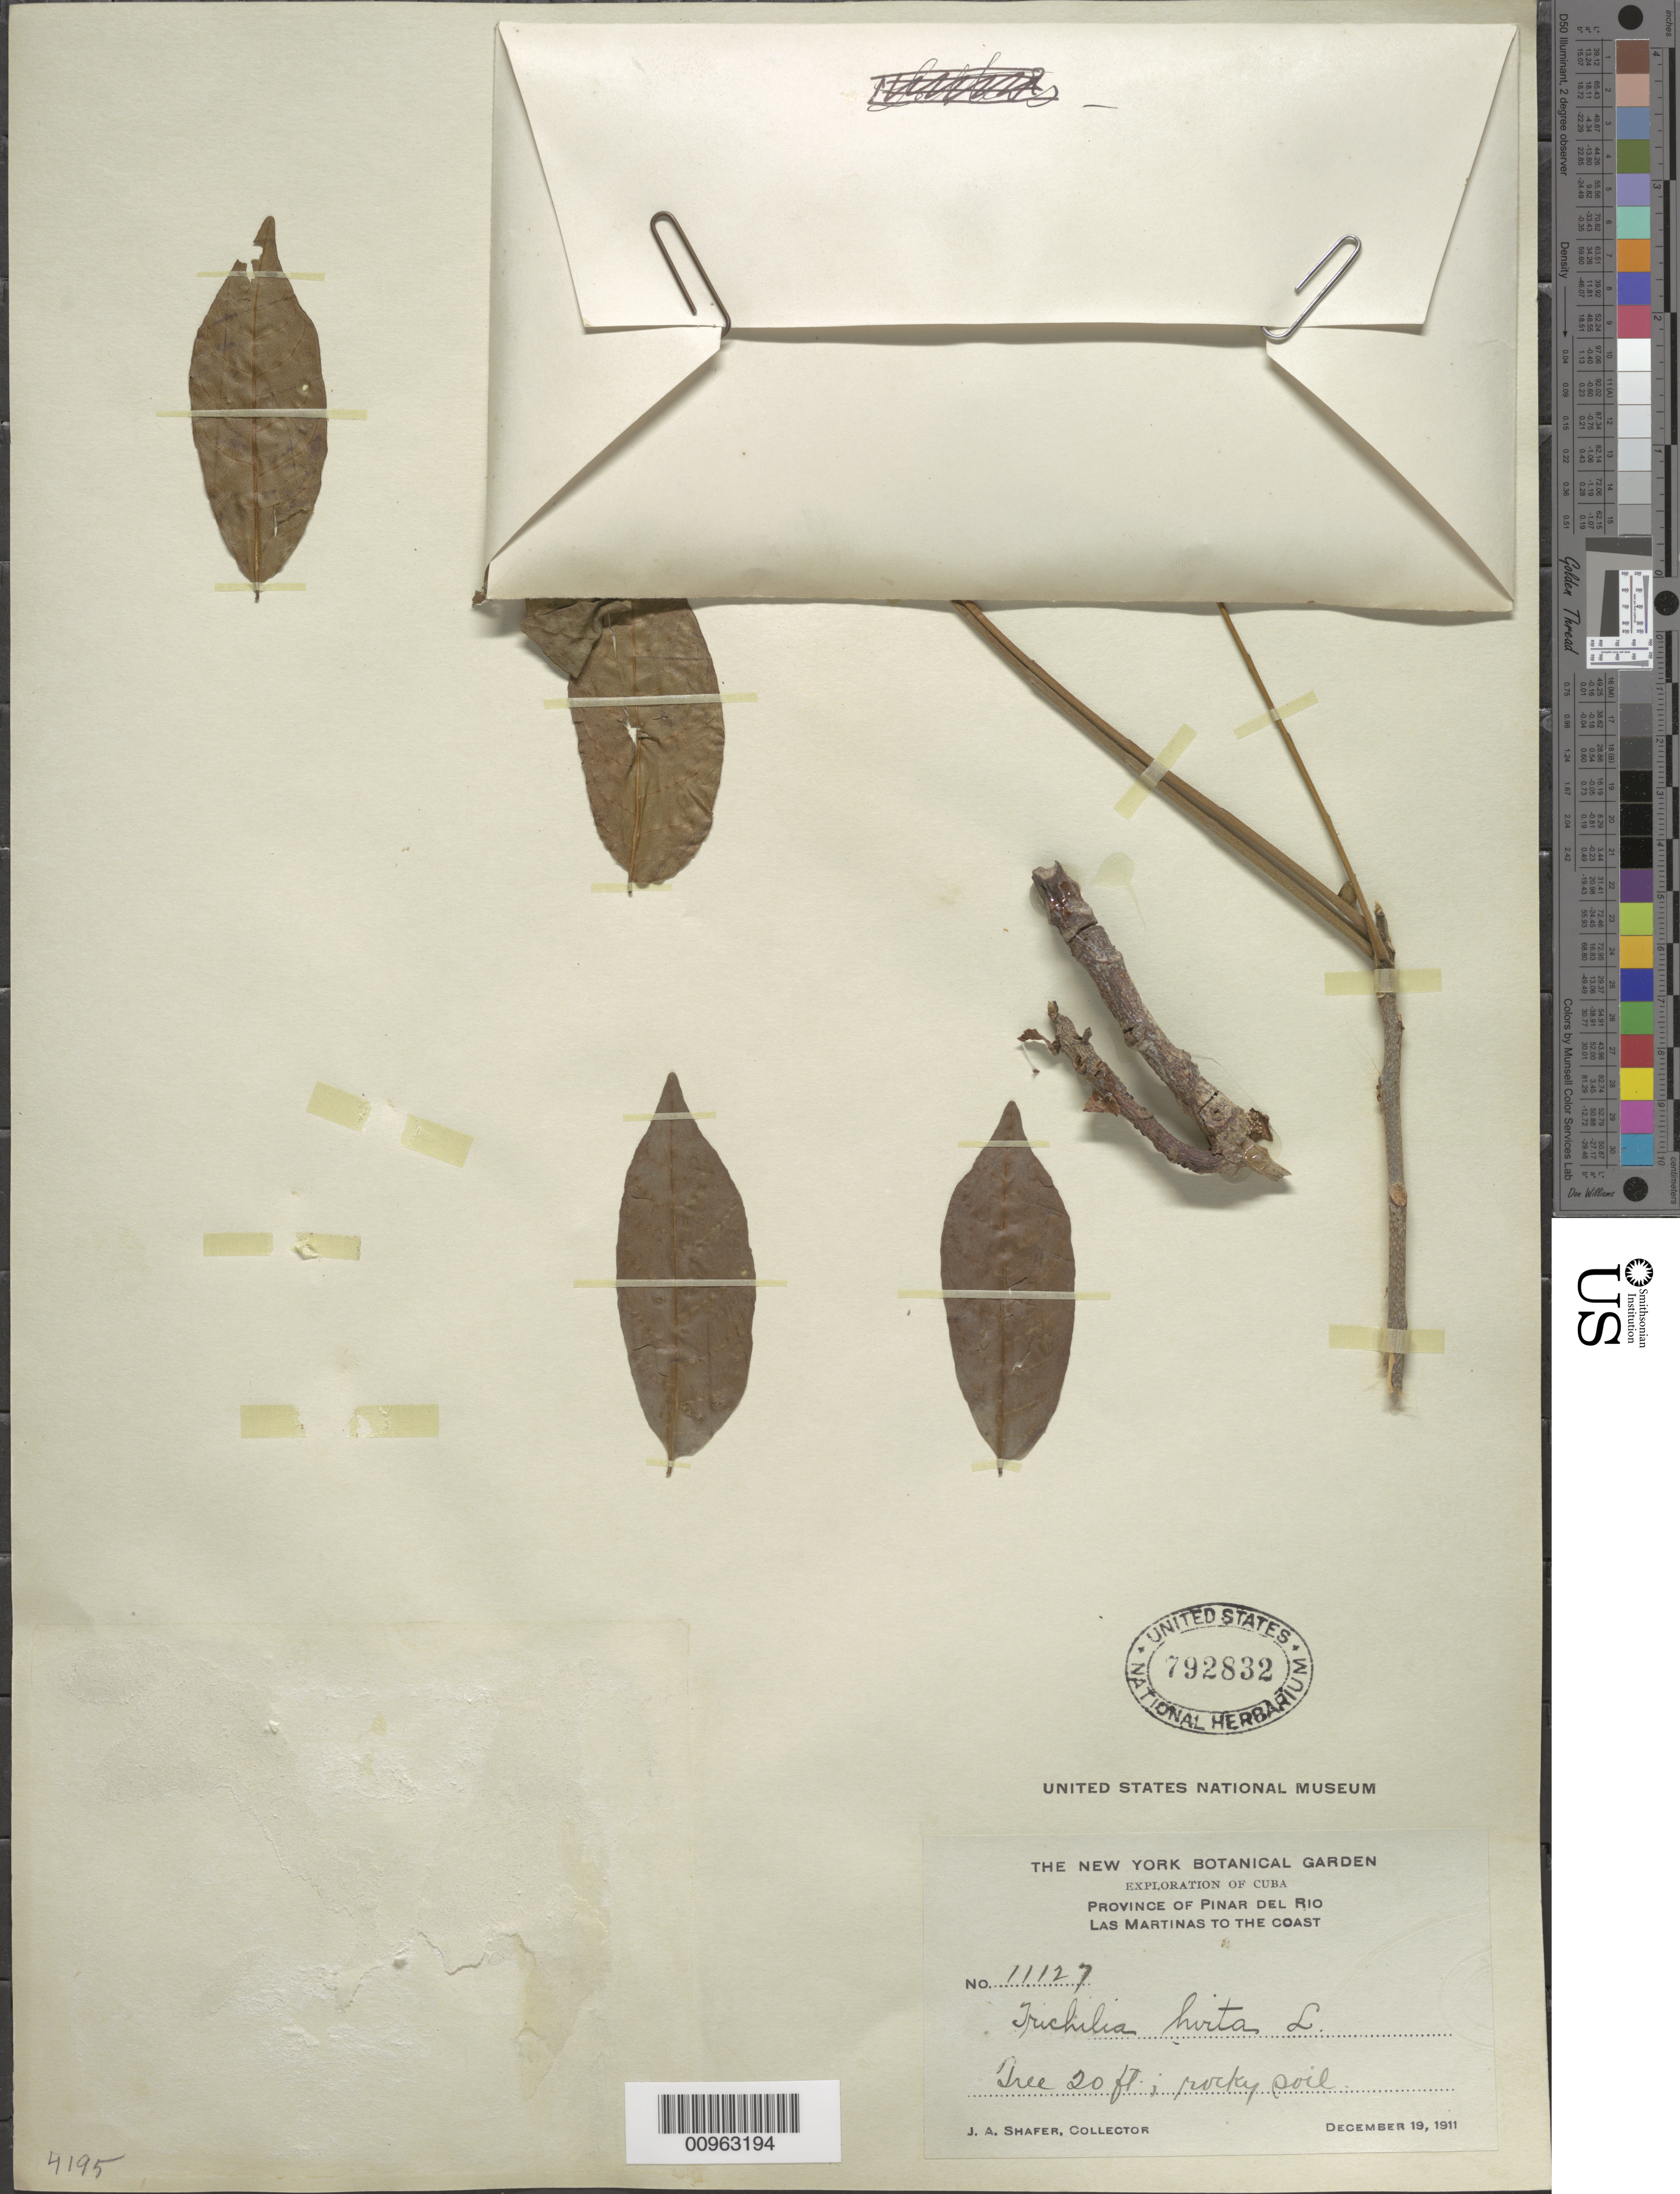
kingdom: Plantae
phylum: Tracheophyta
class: Magnoliopsida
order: Sapindales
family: Meliaceae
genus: Trichilia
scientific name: Trichilia hirta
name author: L.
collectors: J. A. Shafer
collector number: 11127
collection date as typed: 19 Dec 1911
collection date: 1911-12-19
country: Cuba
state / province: Pinar del Rio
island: Cuba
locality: Las Martinas to the coast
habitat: Rocky soil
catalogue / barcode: US 792832